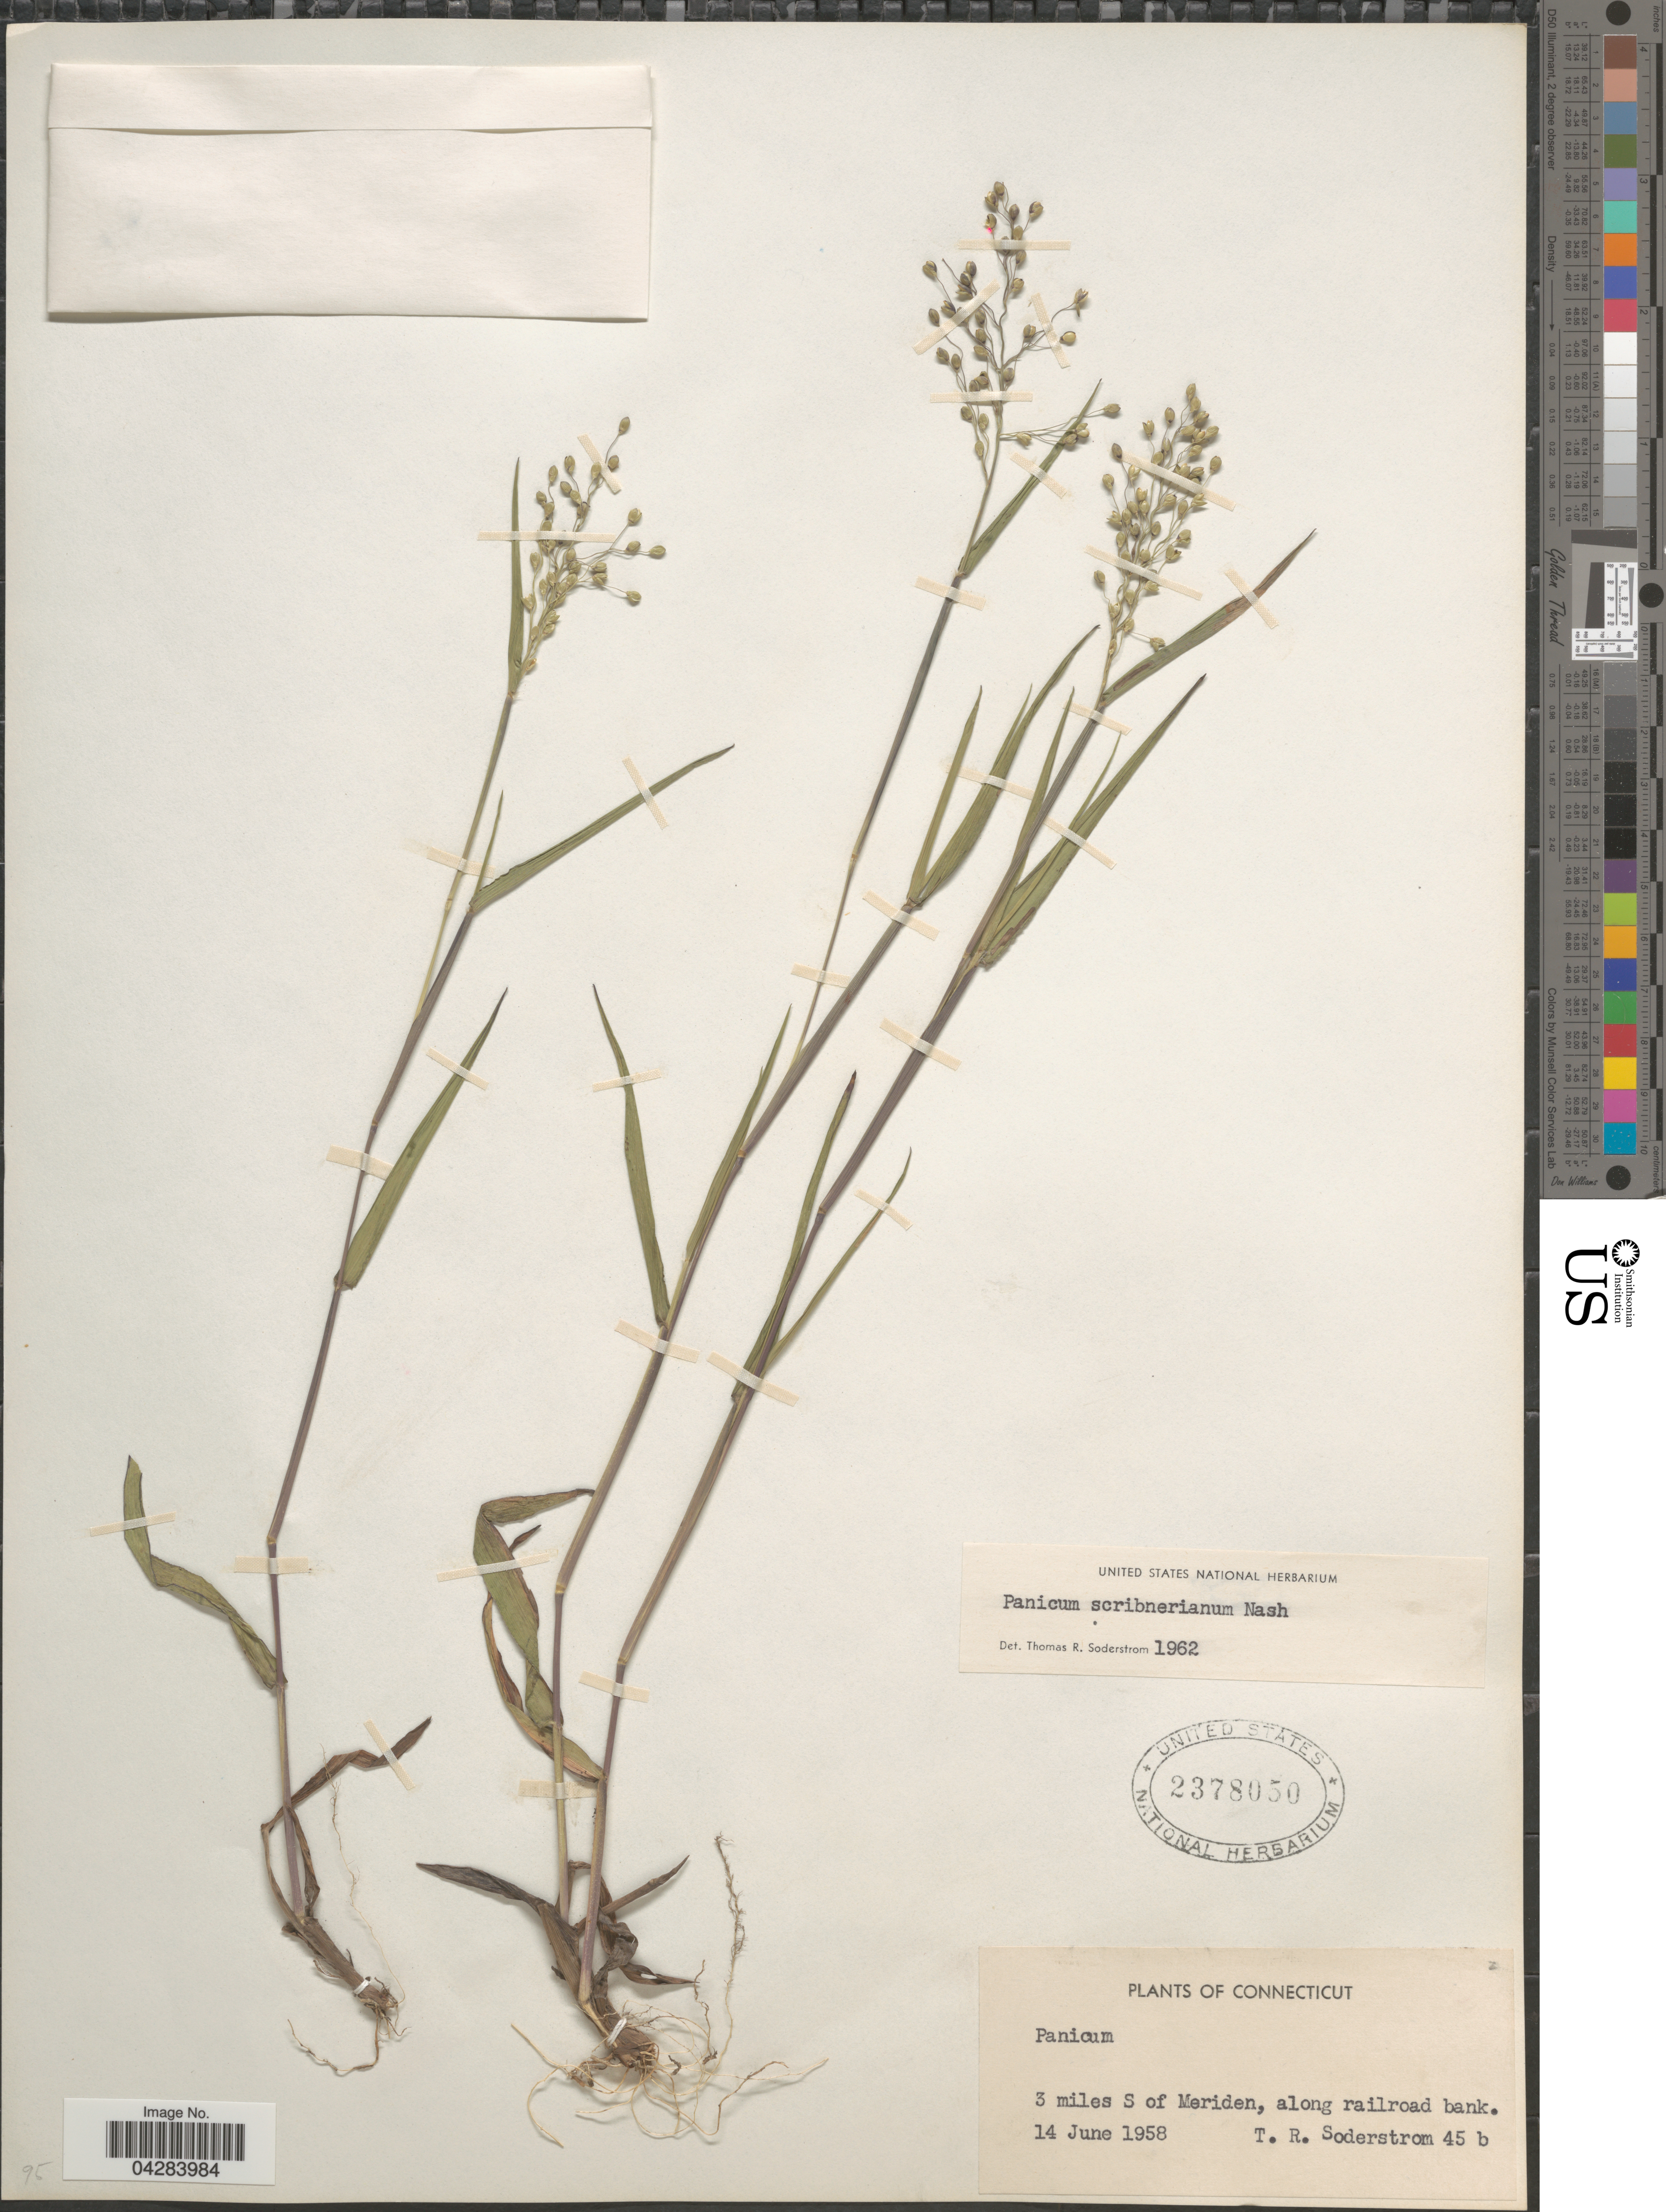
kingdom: Plantae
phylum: Tracheophyta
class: Liliopsida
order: Poales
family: Poaceae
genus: Dichanthelium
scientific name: Dichanthelium oligosanthes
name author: (Schult.) Gould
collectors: T. R. Soderstrom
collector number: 45b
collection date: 1958-06-14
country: United States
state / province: Connecticut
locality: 3 miles S of Meriden, along railroad bank.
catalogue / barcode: US 2378050